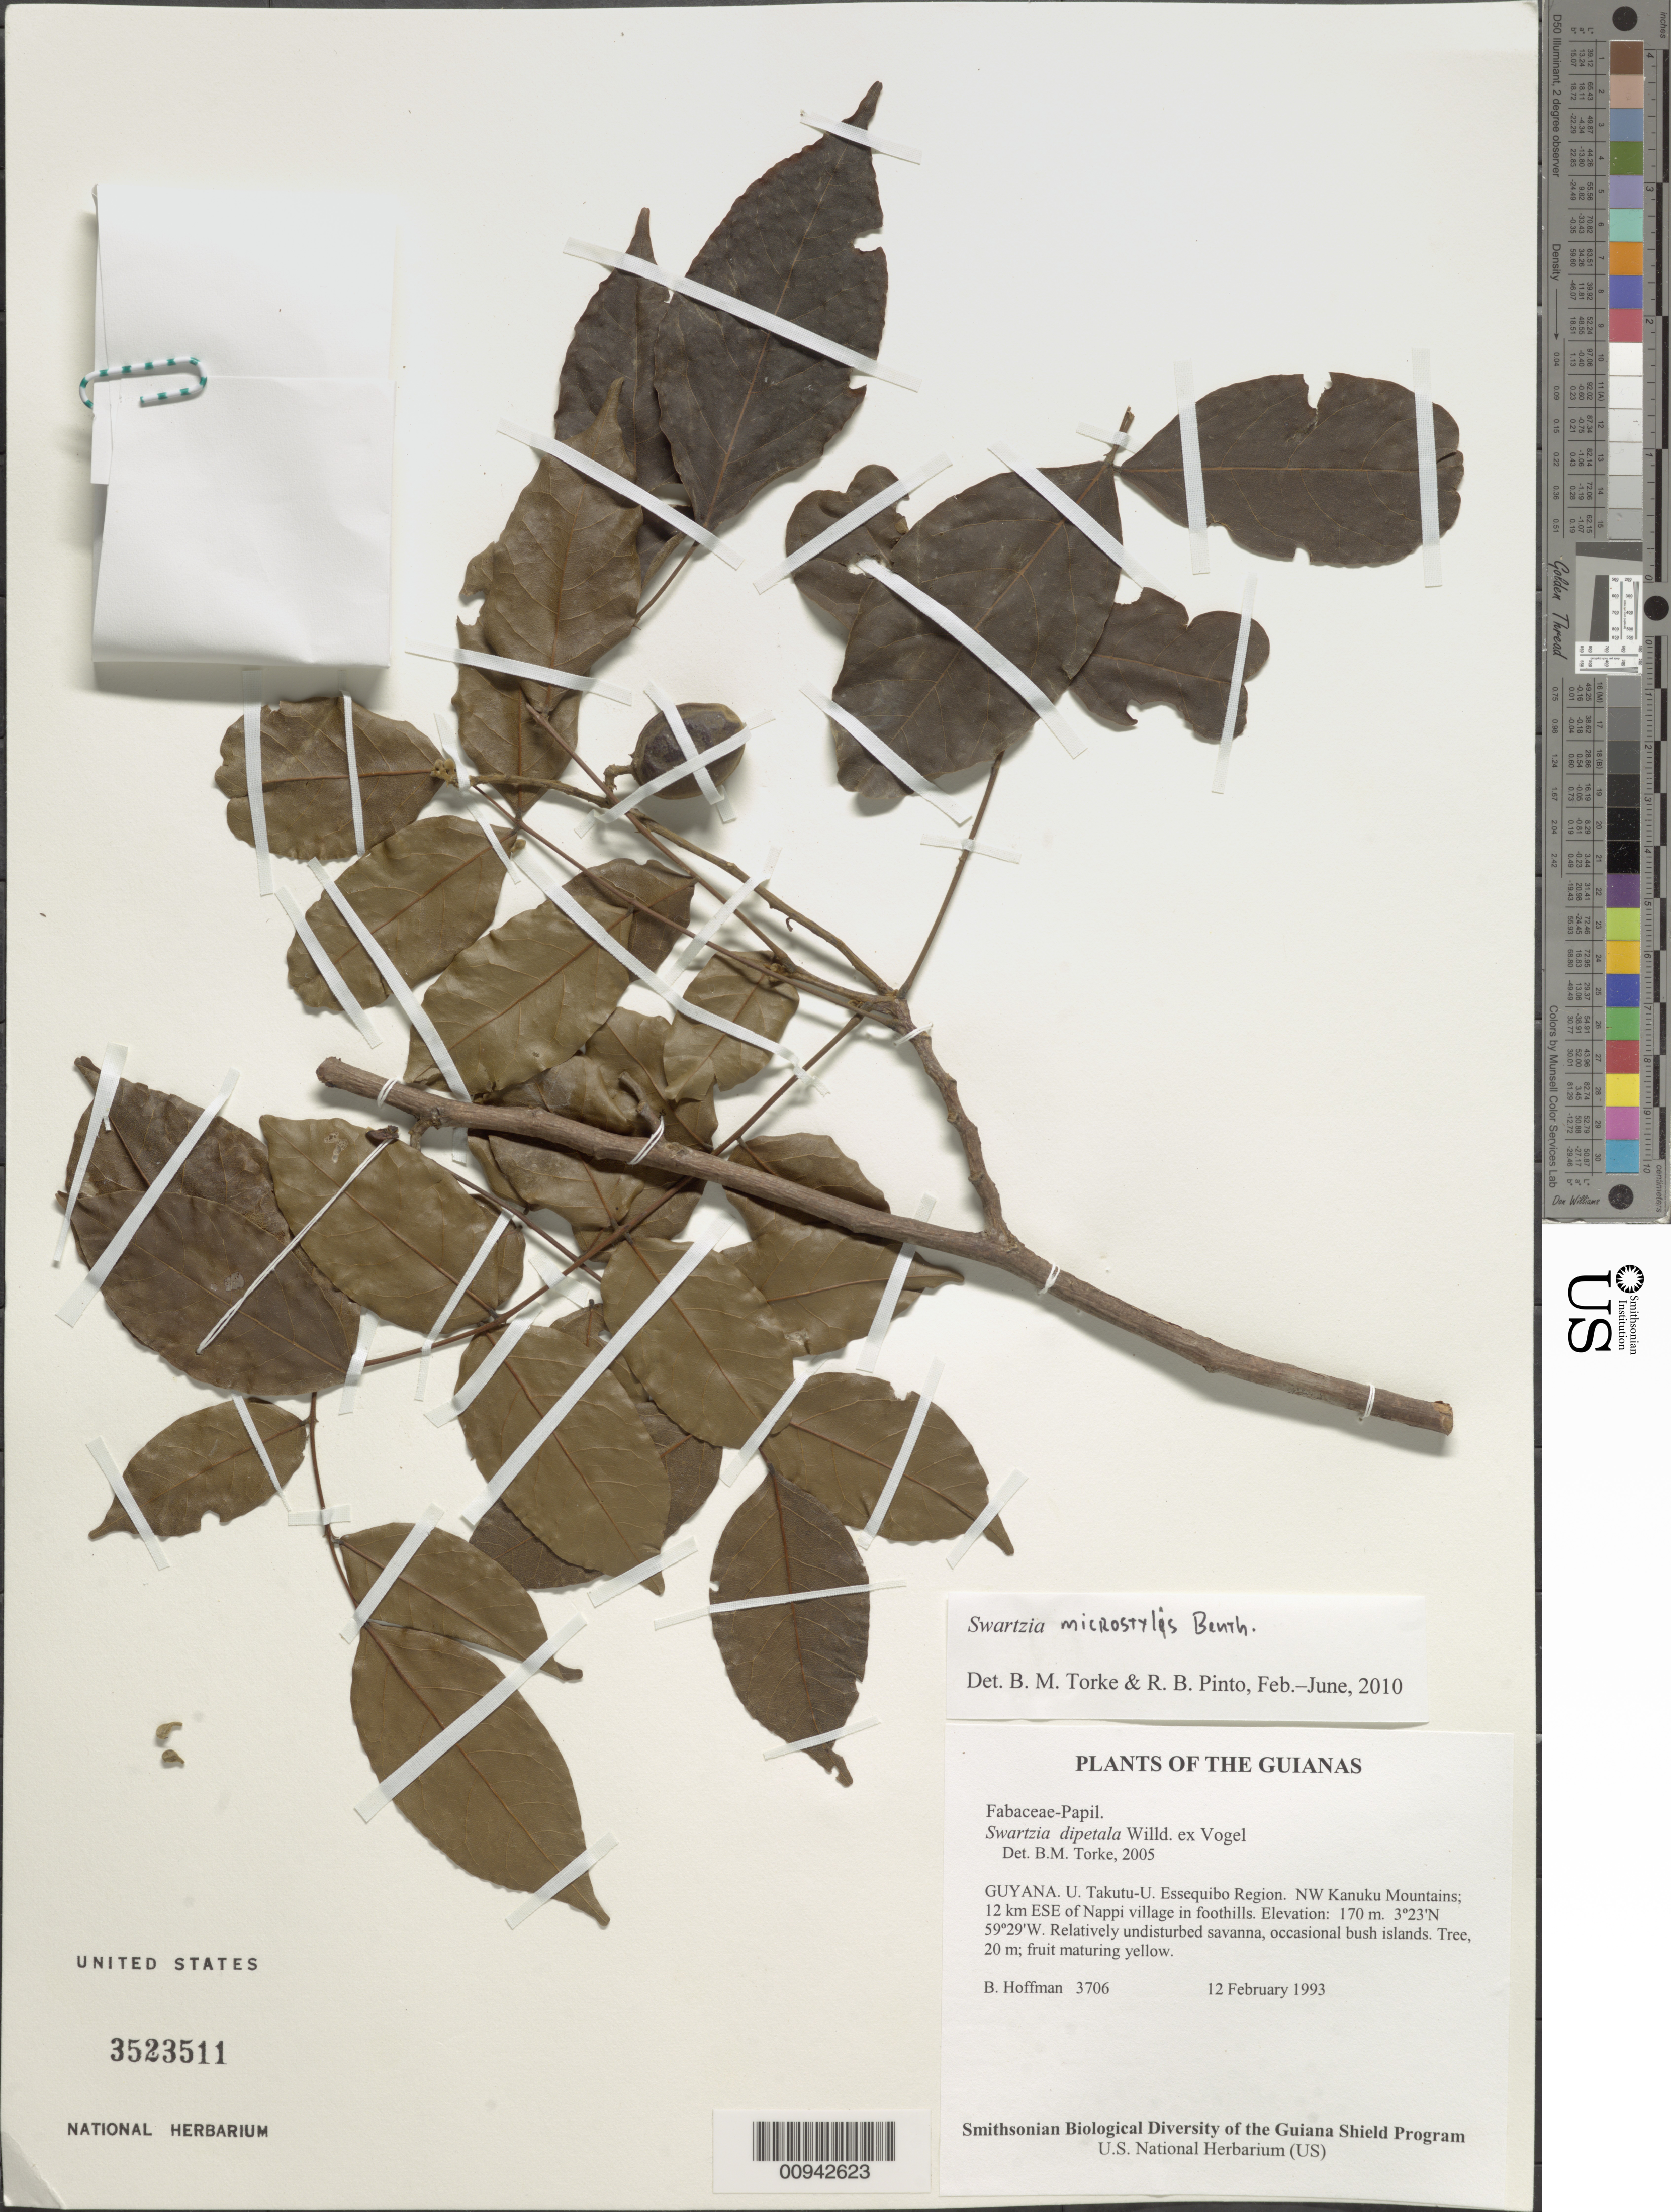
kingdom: Plantae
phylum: Tracheophyta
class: Magnoliopsida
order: Fabales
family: Fabaceae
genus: Swartzia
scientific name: Swartzia dipetala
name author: Willd. ex Vogel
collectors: B. Hoffman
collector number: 3706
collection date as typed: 12 February 1993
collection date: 1993-02-12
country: Guyana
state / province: U. Takutu-U. Essequibo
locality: NW Kanuku Mountains; 12 km ESE of Nappi village in foothills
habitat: Relatively undisturbed savanna, occasional bush islands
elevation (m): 170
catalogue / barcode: US 3523511